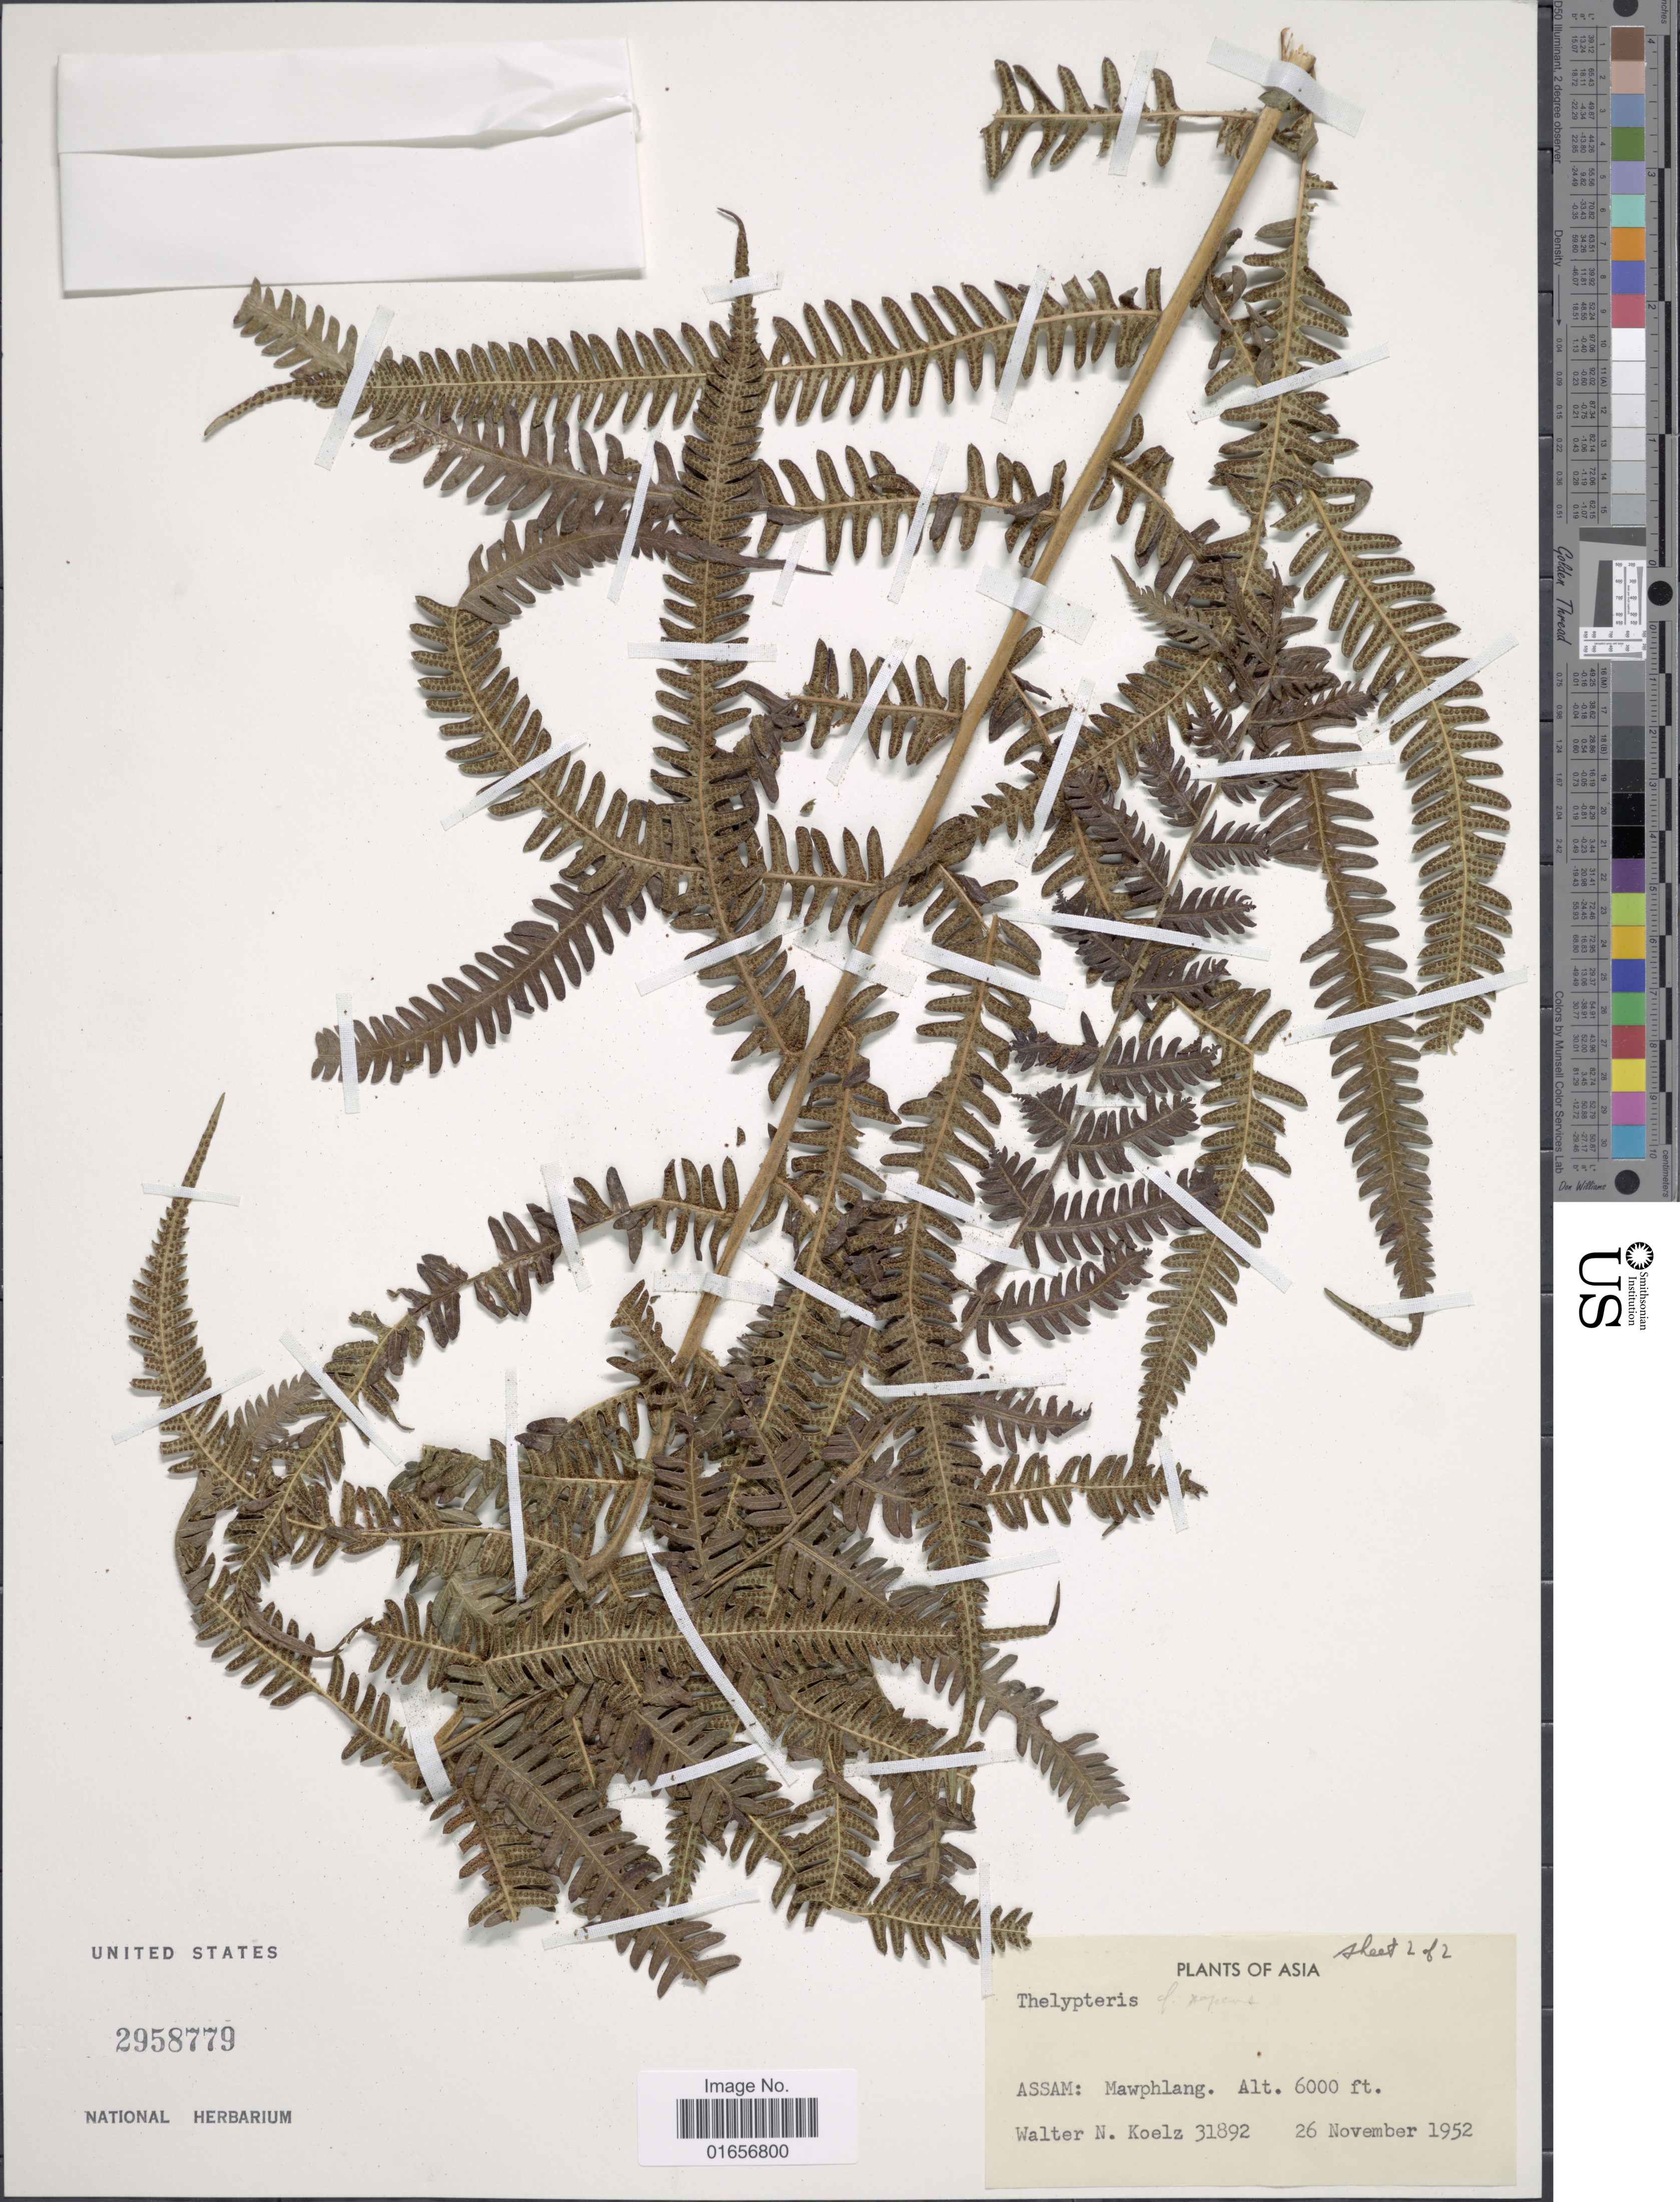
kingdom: Plantae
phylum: Tracheophyta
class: Polypodiopsida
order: Polypodiales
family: Thelypteridaceae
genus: Pseudocyclosorus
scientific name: Pseudocyclosorus repens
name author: (C. Hope) Ching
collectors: W. N. Koelz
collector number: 31892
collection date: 1952-11-26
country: India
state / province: Assam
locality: Mawhphlang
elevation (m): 1829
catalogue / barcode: US 2958779